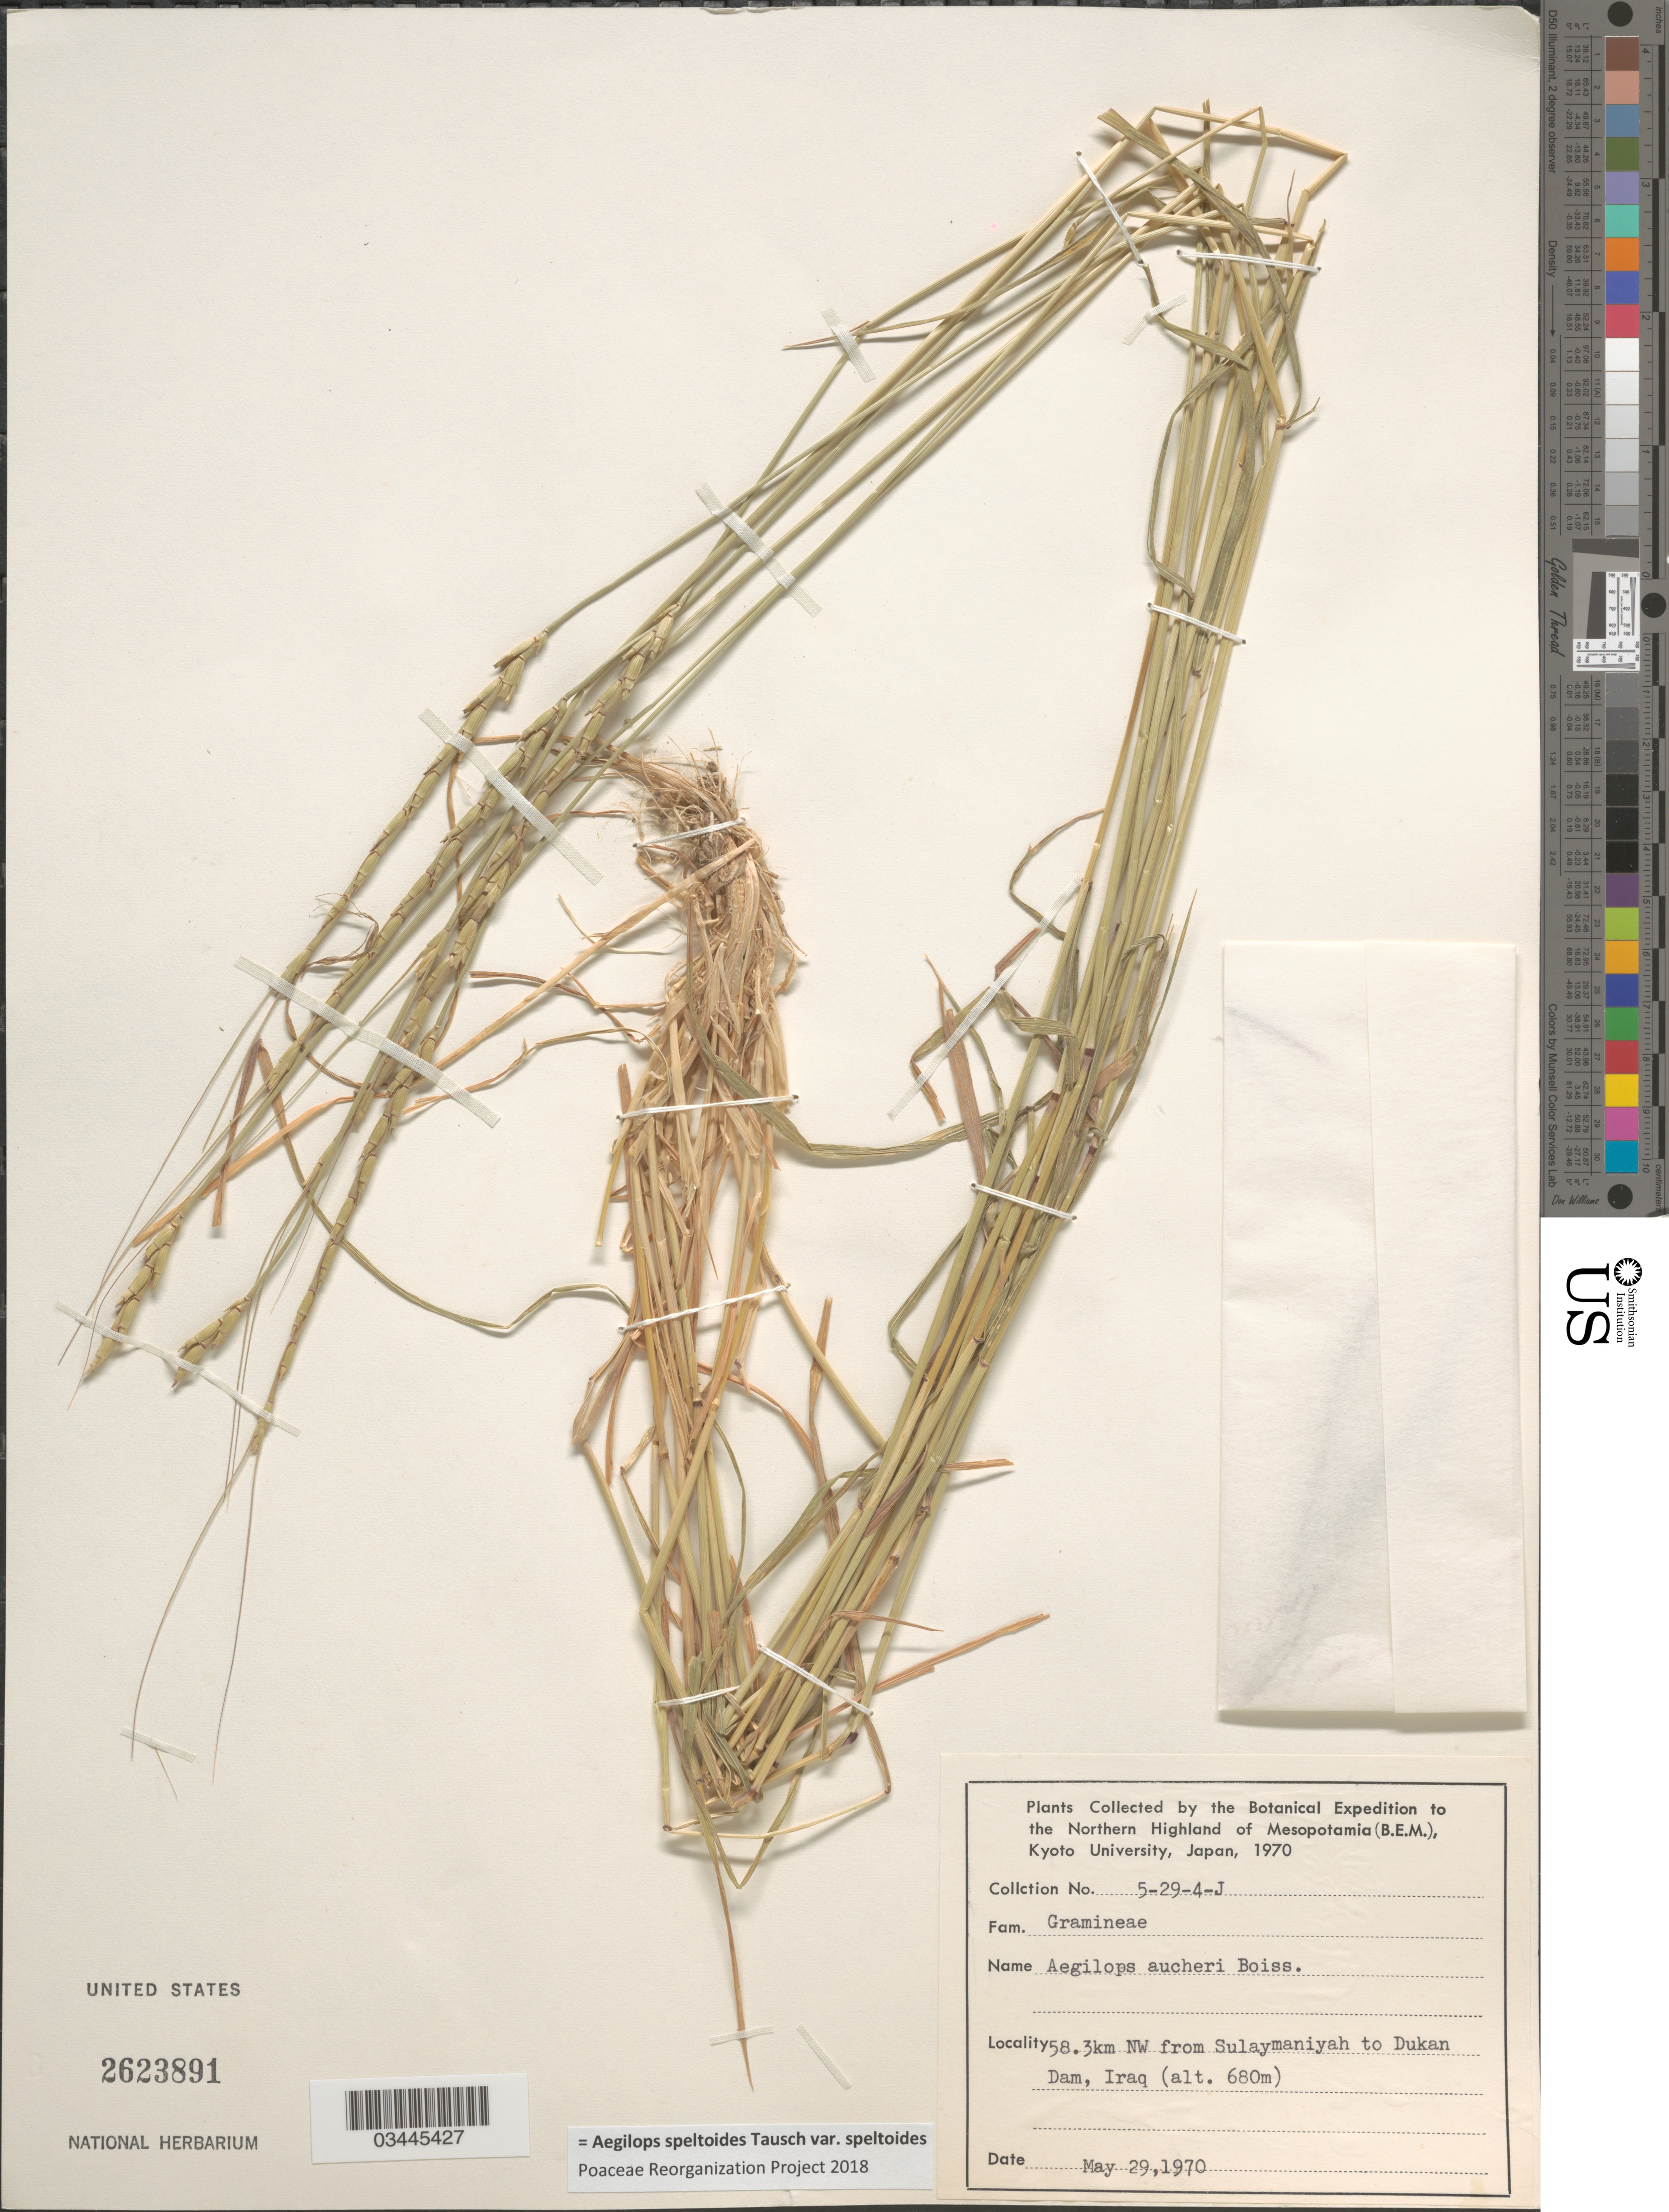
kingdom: Plantae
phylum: Tracheophyta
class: Liliopsida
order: Poales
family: Poaceae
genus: Aegilops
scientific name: Aegilops speltoides var. speltoides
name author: Tausch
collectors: Botanical Expedition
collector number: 5-29-4-J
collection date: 1970-05-29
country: Iraq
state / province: As Sulaymānīyah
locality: To the Northern Highland of Mesopotamia (B.E.M.). 58.3km NW from Sulaymaniyah to Dukan Dam.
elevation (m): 680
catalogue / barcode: US 2623891